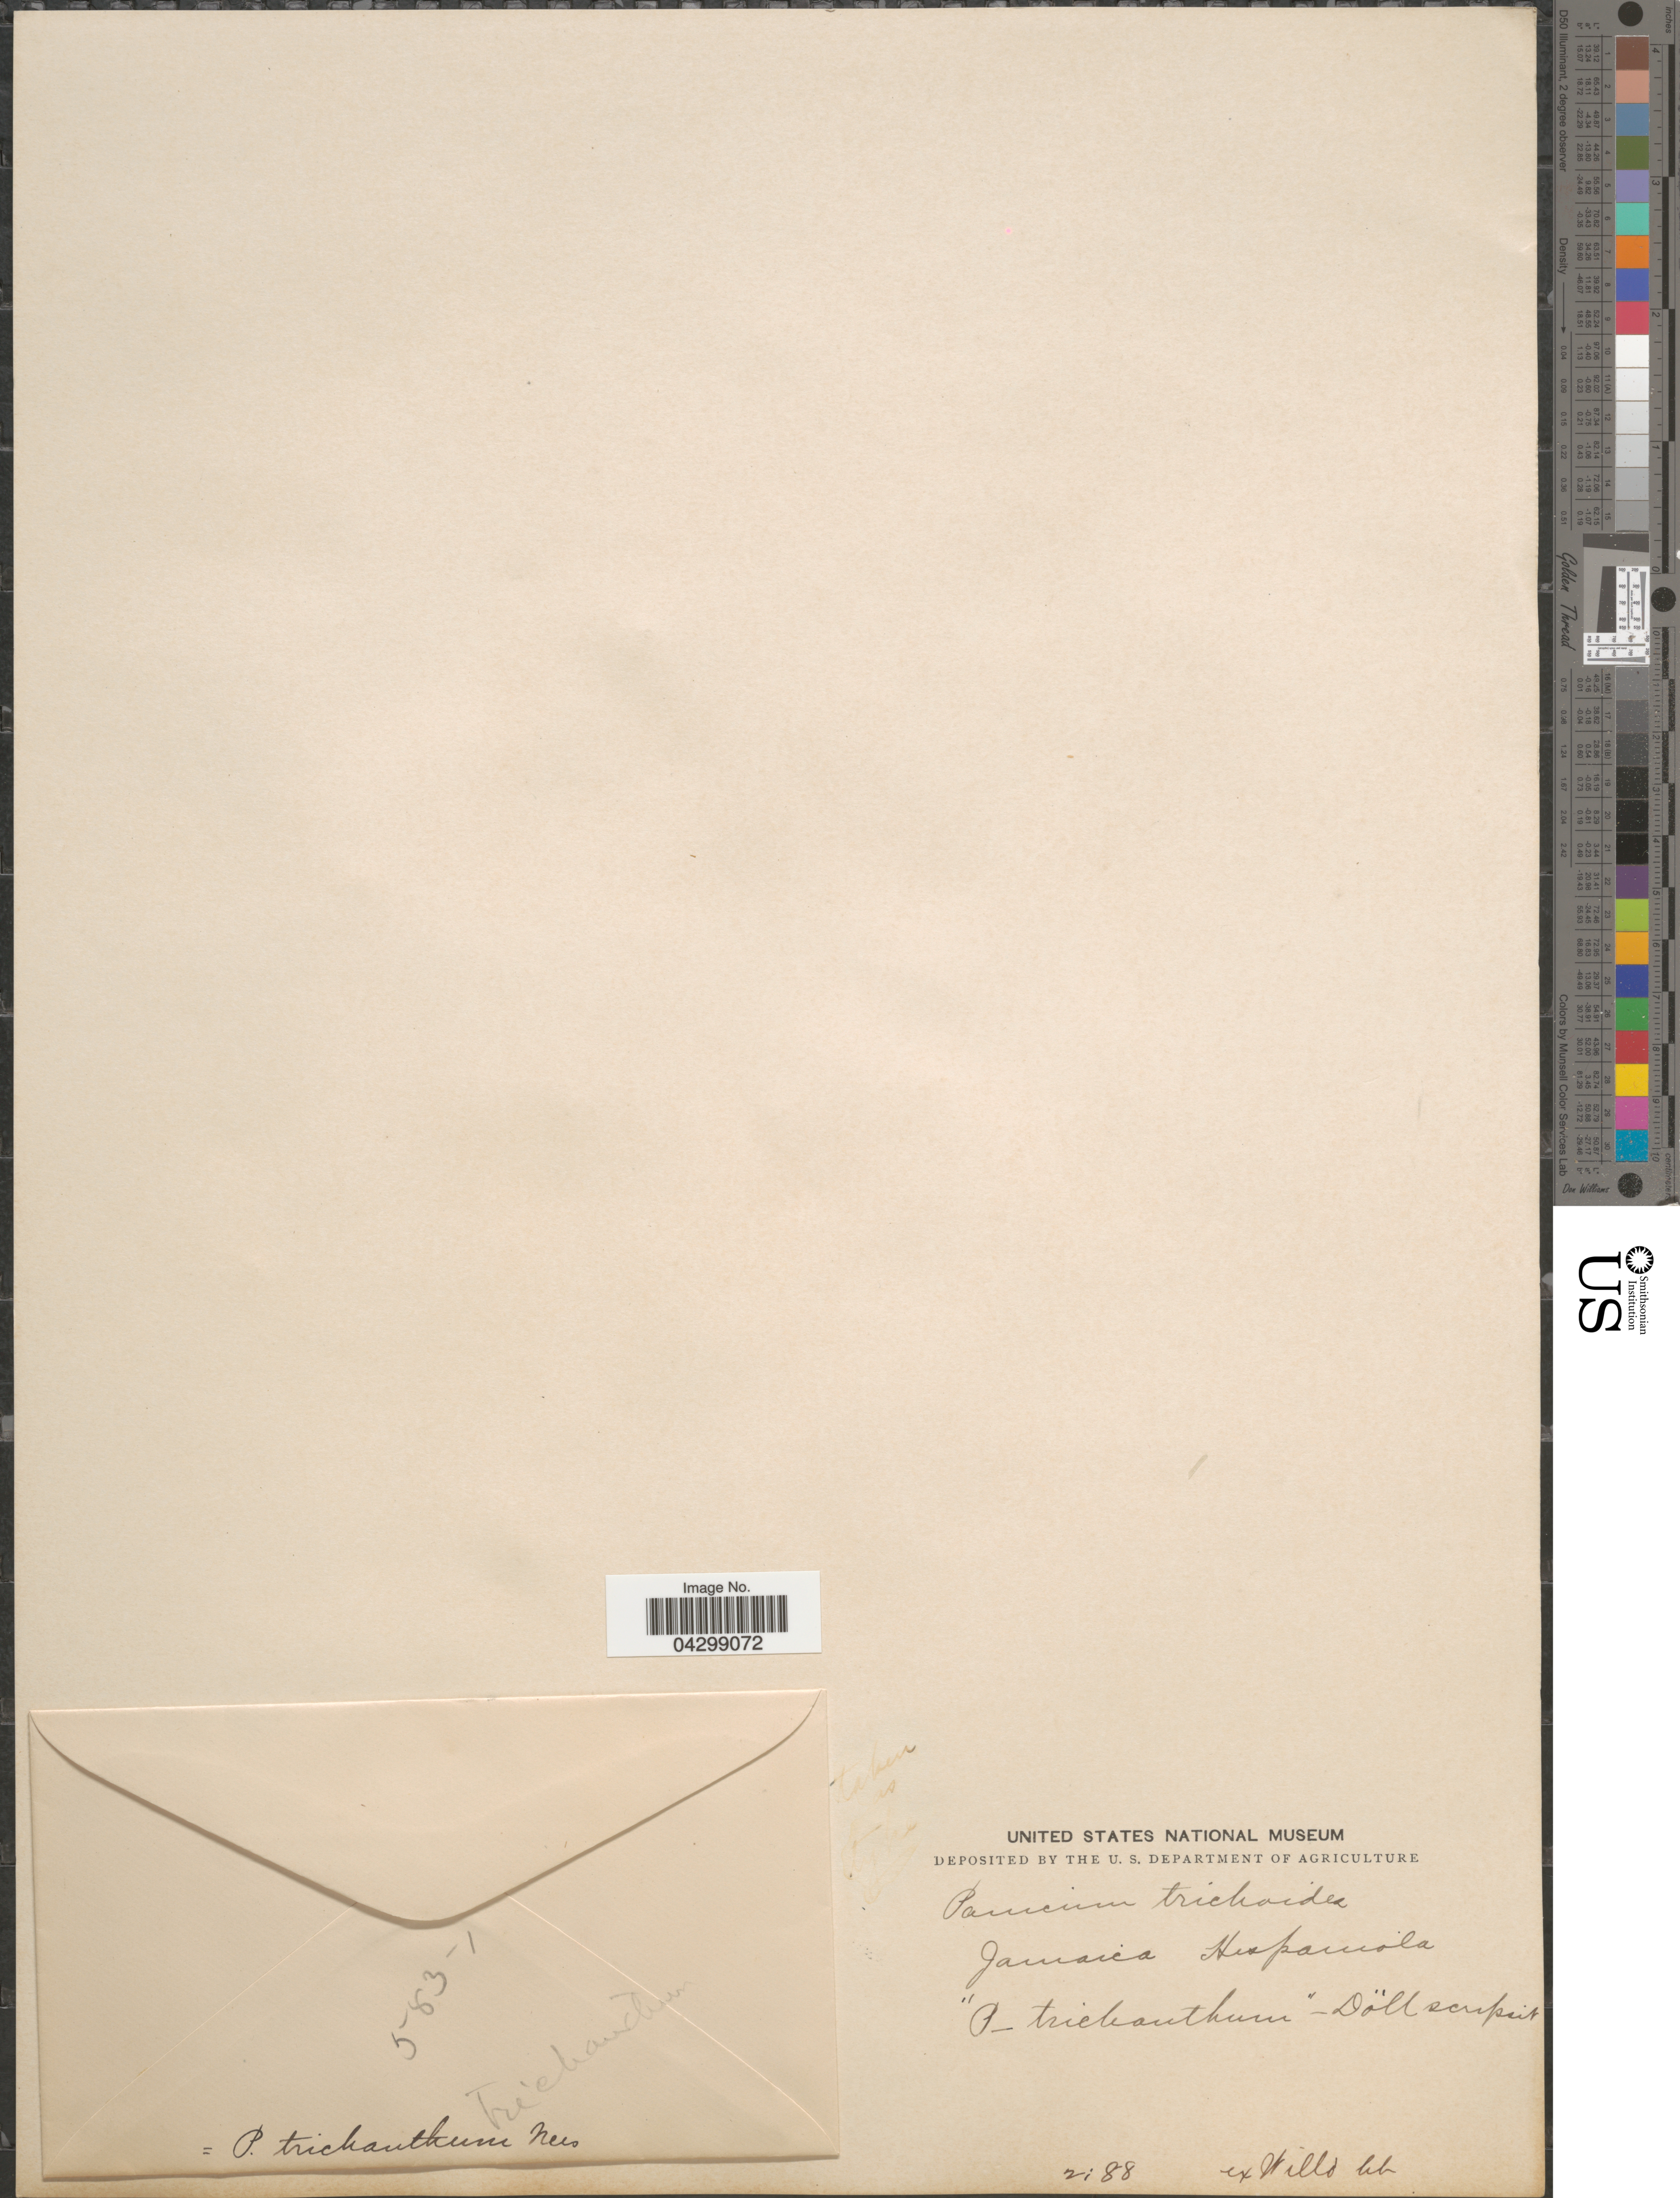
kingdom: Plantae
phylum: Tracheophyta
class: Liliopsida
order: Poales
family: Poaceae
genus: Panicum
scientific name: Panicum trichanthum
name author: Nees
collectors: Ex herb. Willd.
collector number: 2:88?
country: Jamaica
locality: Hispaniola.